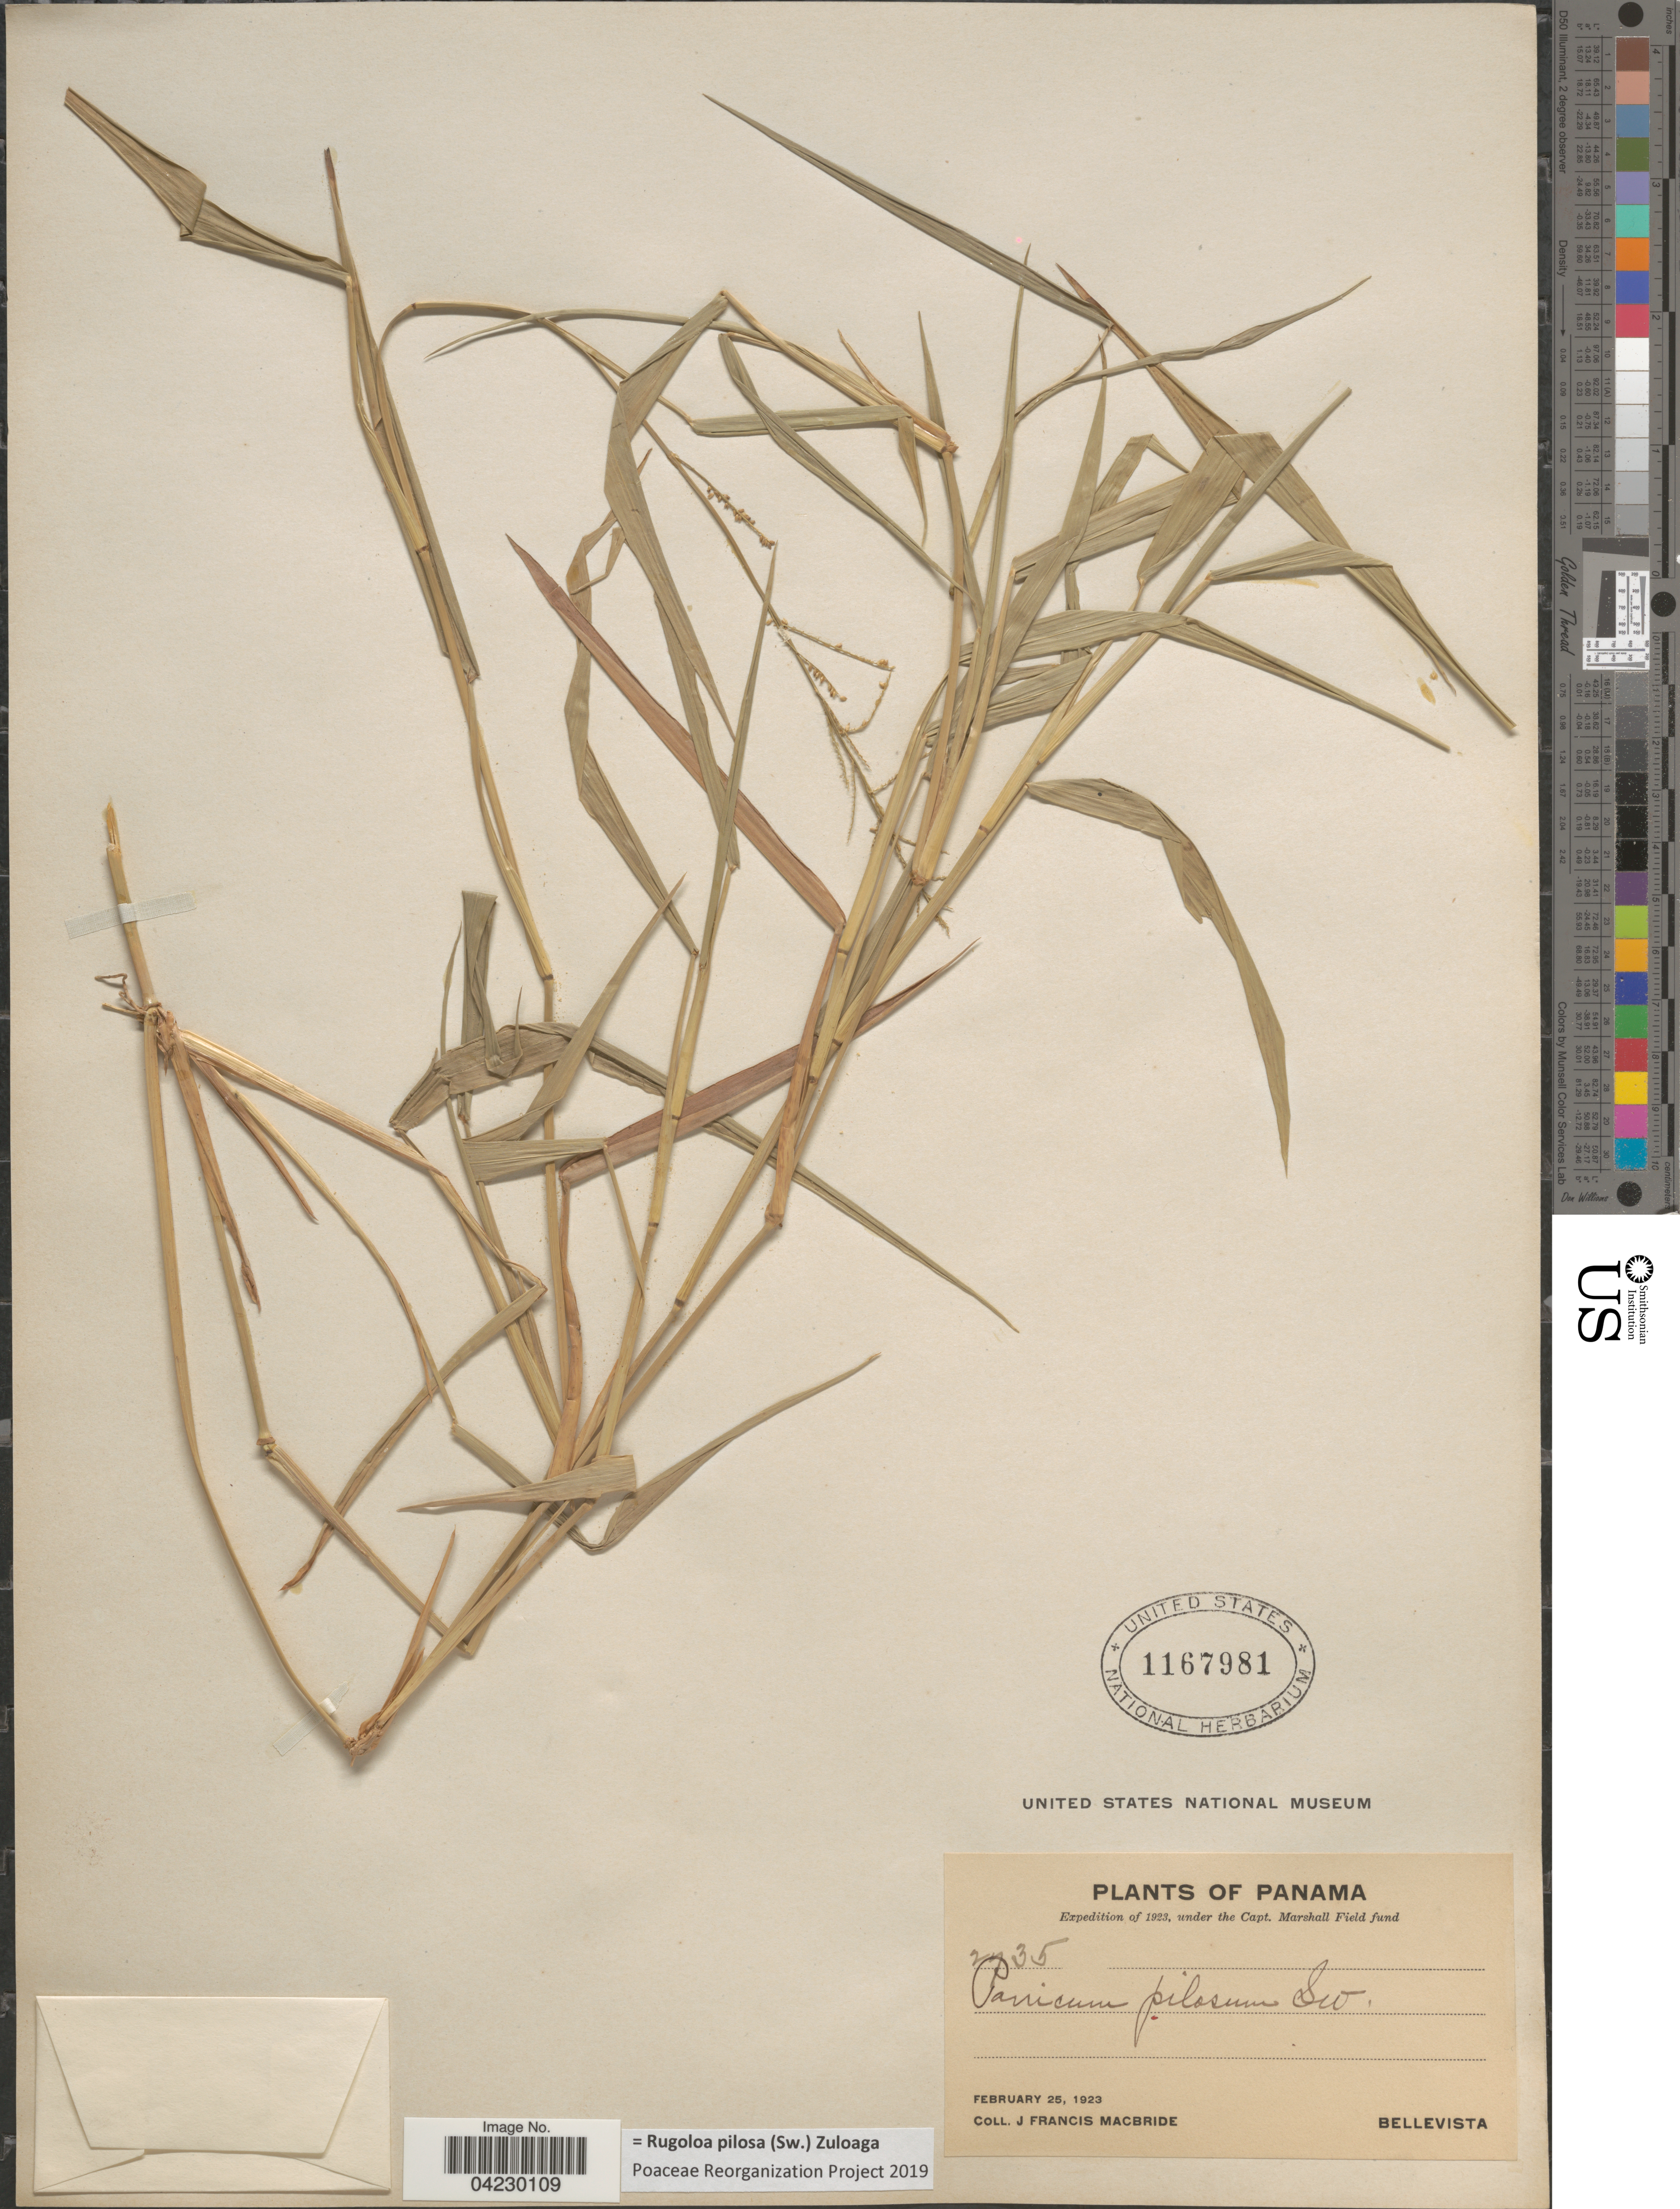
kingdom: Plantae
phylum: Tracheophyta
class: Liliopsida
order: Poales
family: Poaceae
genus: Rugoloa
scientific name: Rugoloa pilosa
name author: (Sw.) Zuloaga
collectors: J. F. Macbride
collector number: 2735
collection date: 1923-02-25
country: Panama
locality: Expedition of 1923. Bellevista.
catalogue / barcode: US 1167981